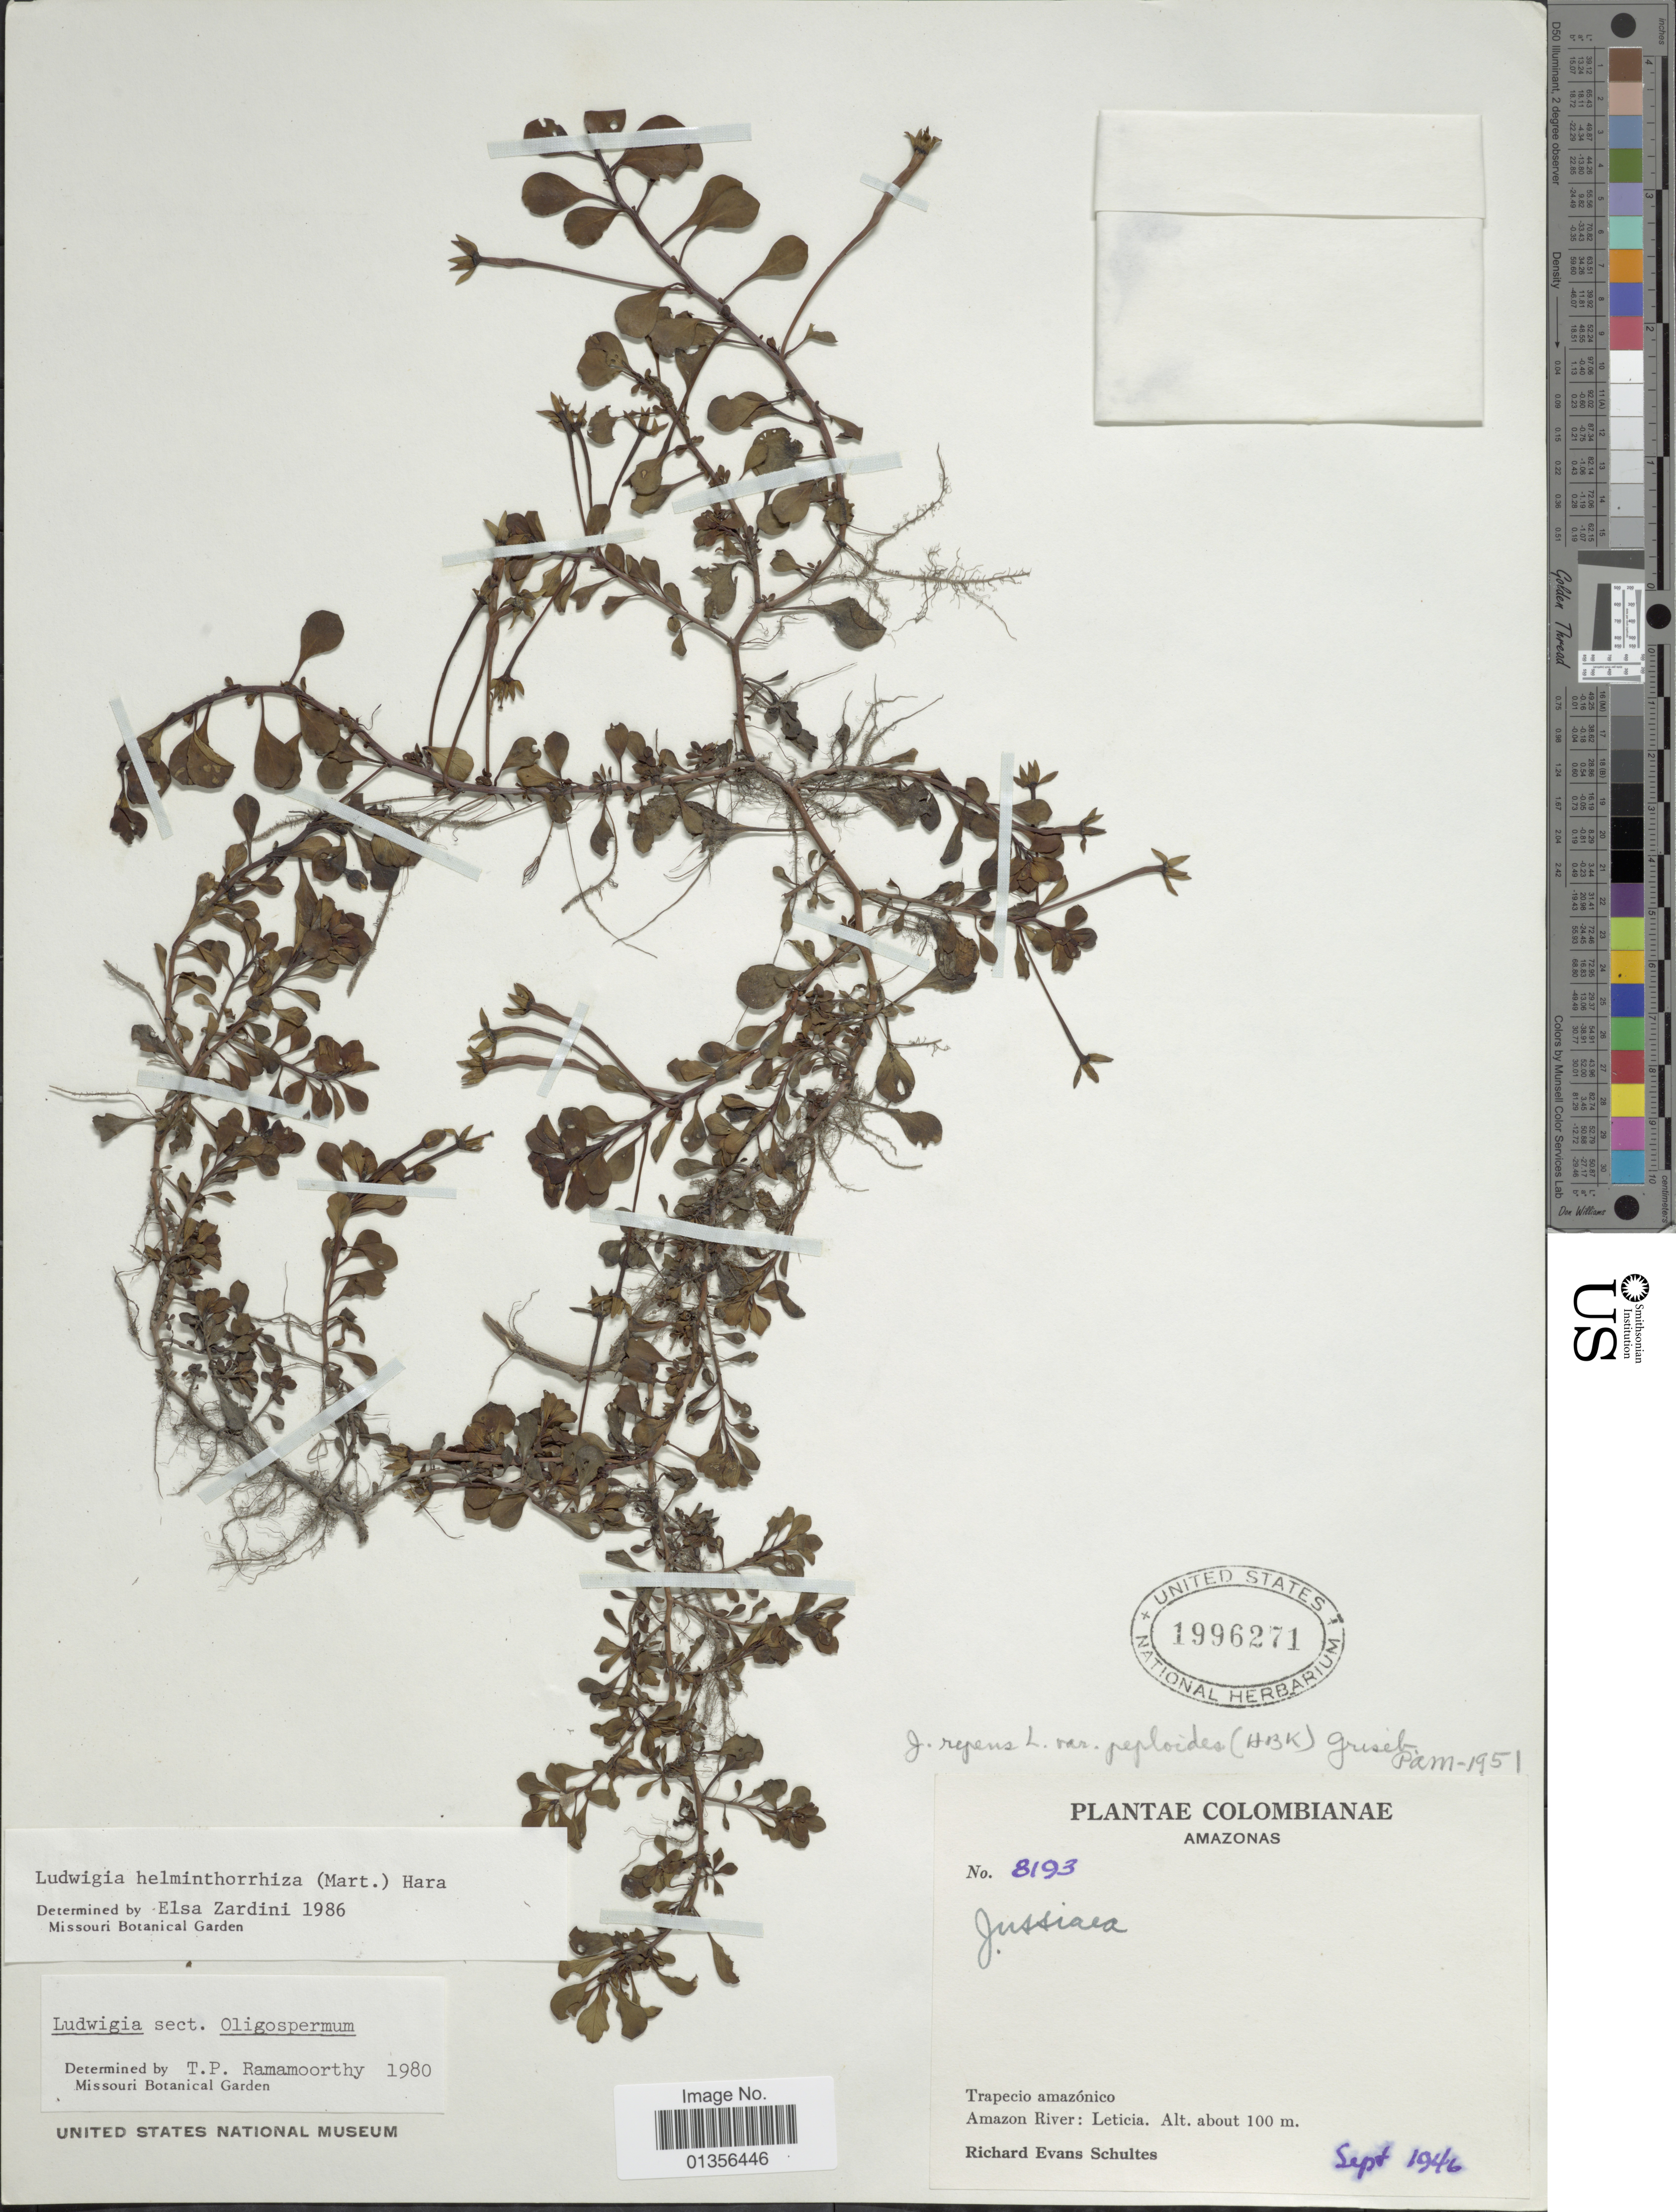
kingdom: Plantae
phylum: Tracheophyta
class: Magnoliopsida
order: Myrtales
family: Onagraceae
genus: Ludwigia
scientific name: Ludwigia helminthorrhiza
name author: (Mart.) H. Hara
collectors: R. E. Schultes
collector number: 8193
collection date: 1946-09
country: Colombia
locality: Amazonas, Trapecio amazónico, Amazon River: Leticia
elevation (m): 100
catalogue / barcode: US 1996271